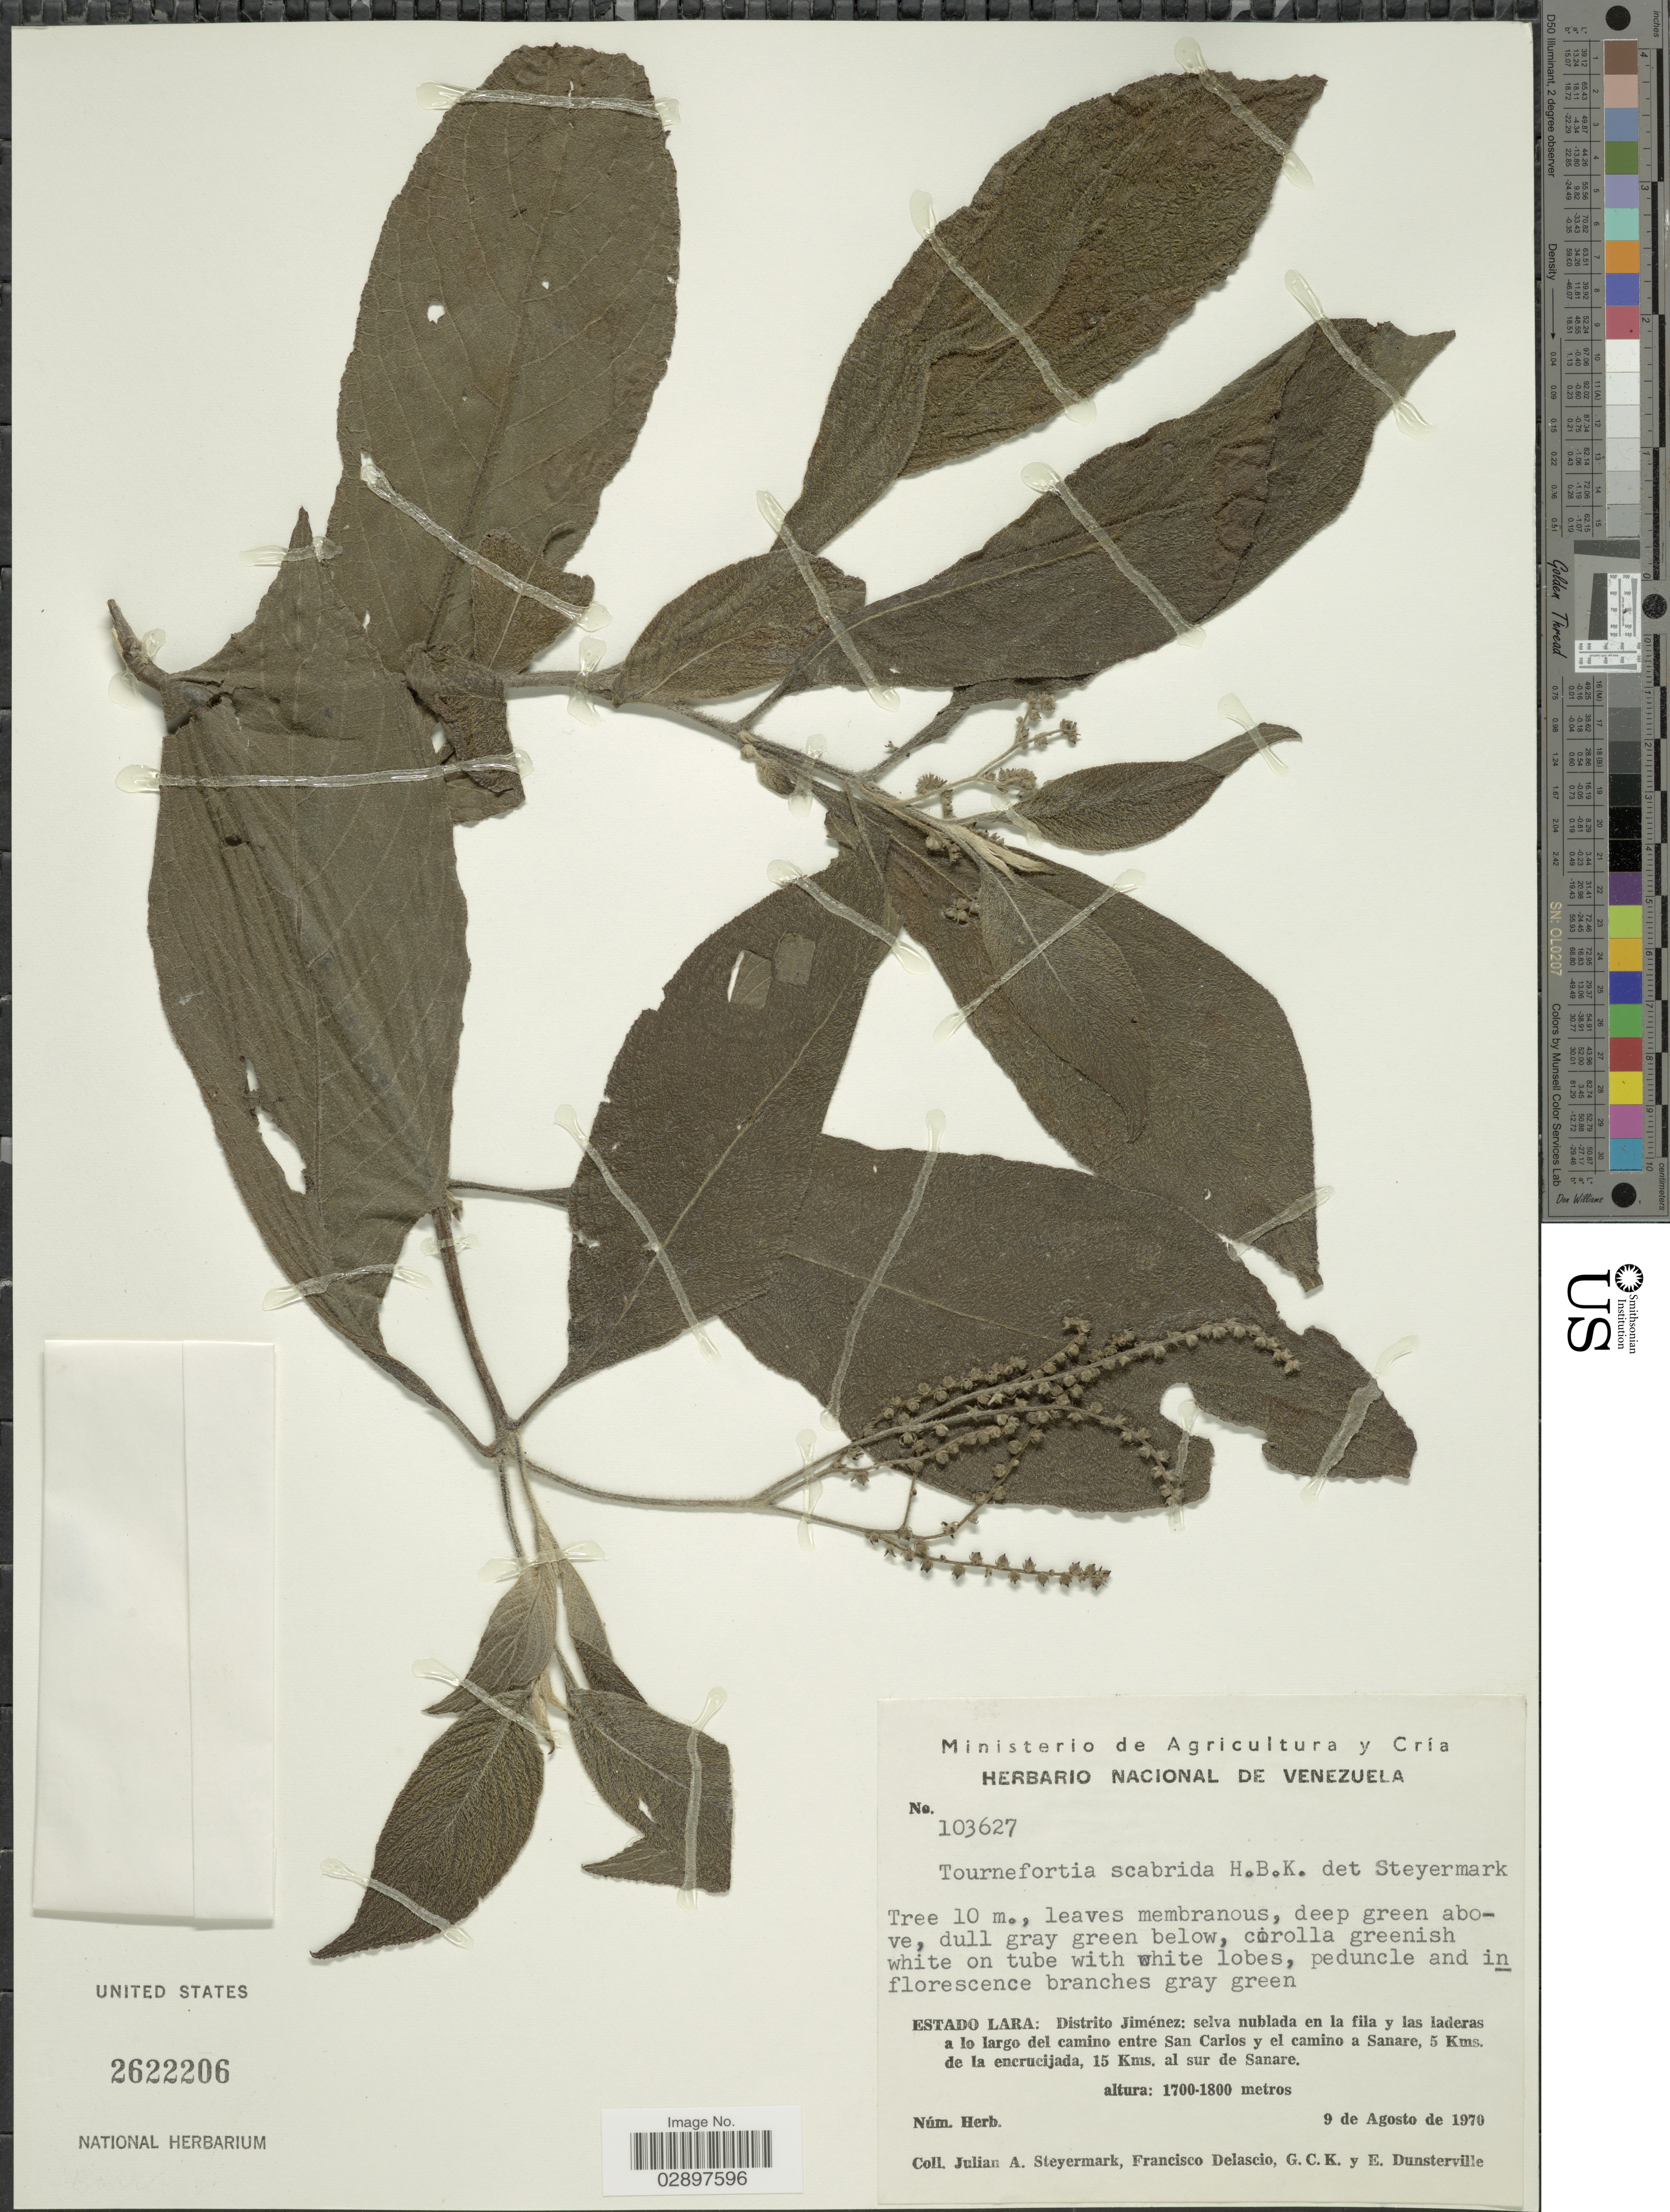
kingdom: Plantae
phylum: Tracheophyta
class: Magnoliopsida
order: Boraginales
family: Heliotropiaceae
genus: Tournefortia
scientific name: Tournefortia scabrida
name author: Kunth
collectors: J. Steyermark, F. Delascio, G. C. K. Dunsterville & E. Dunsterville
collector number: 103627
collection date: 1970-08-09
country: Venezuela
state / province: Lara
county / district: Jiménez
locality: Distrito Jiménez: selva nublada en la fila y las laderas a lo largo del camino entre San Carlos y el camino a Sanare, 5 Kms. de la encrucijada, 15 Kms. al sur de Sanare.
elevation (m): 1700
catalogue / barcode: US 2622206